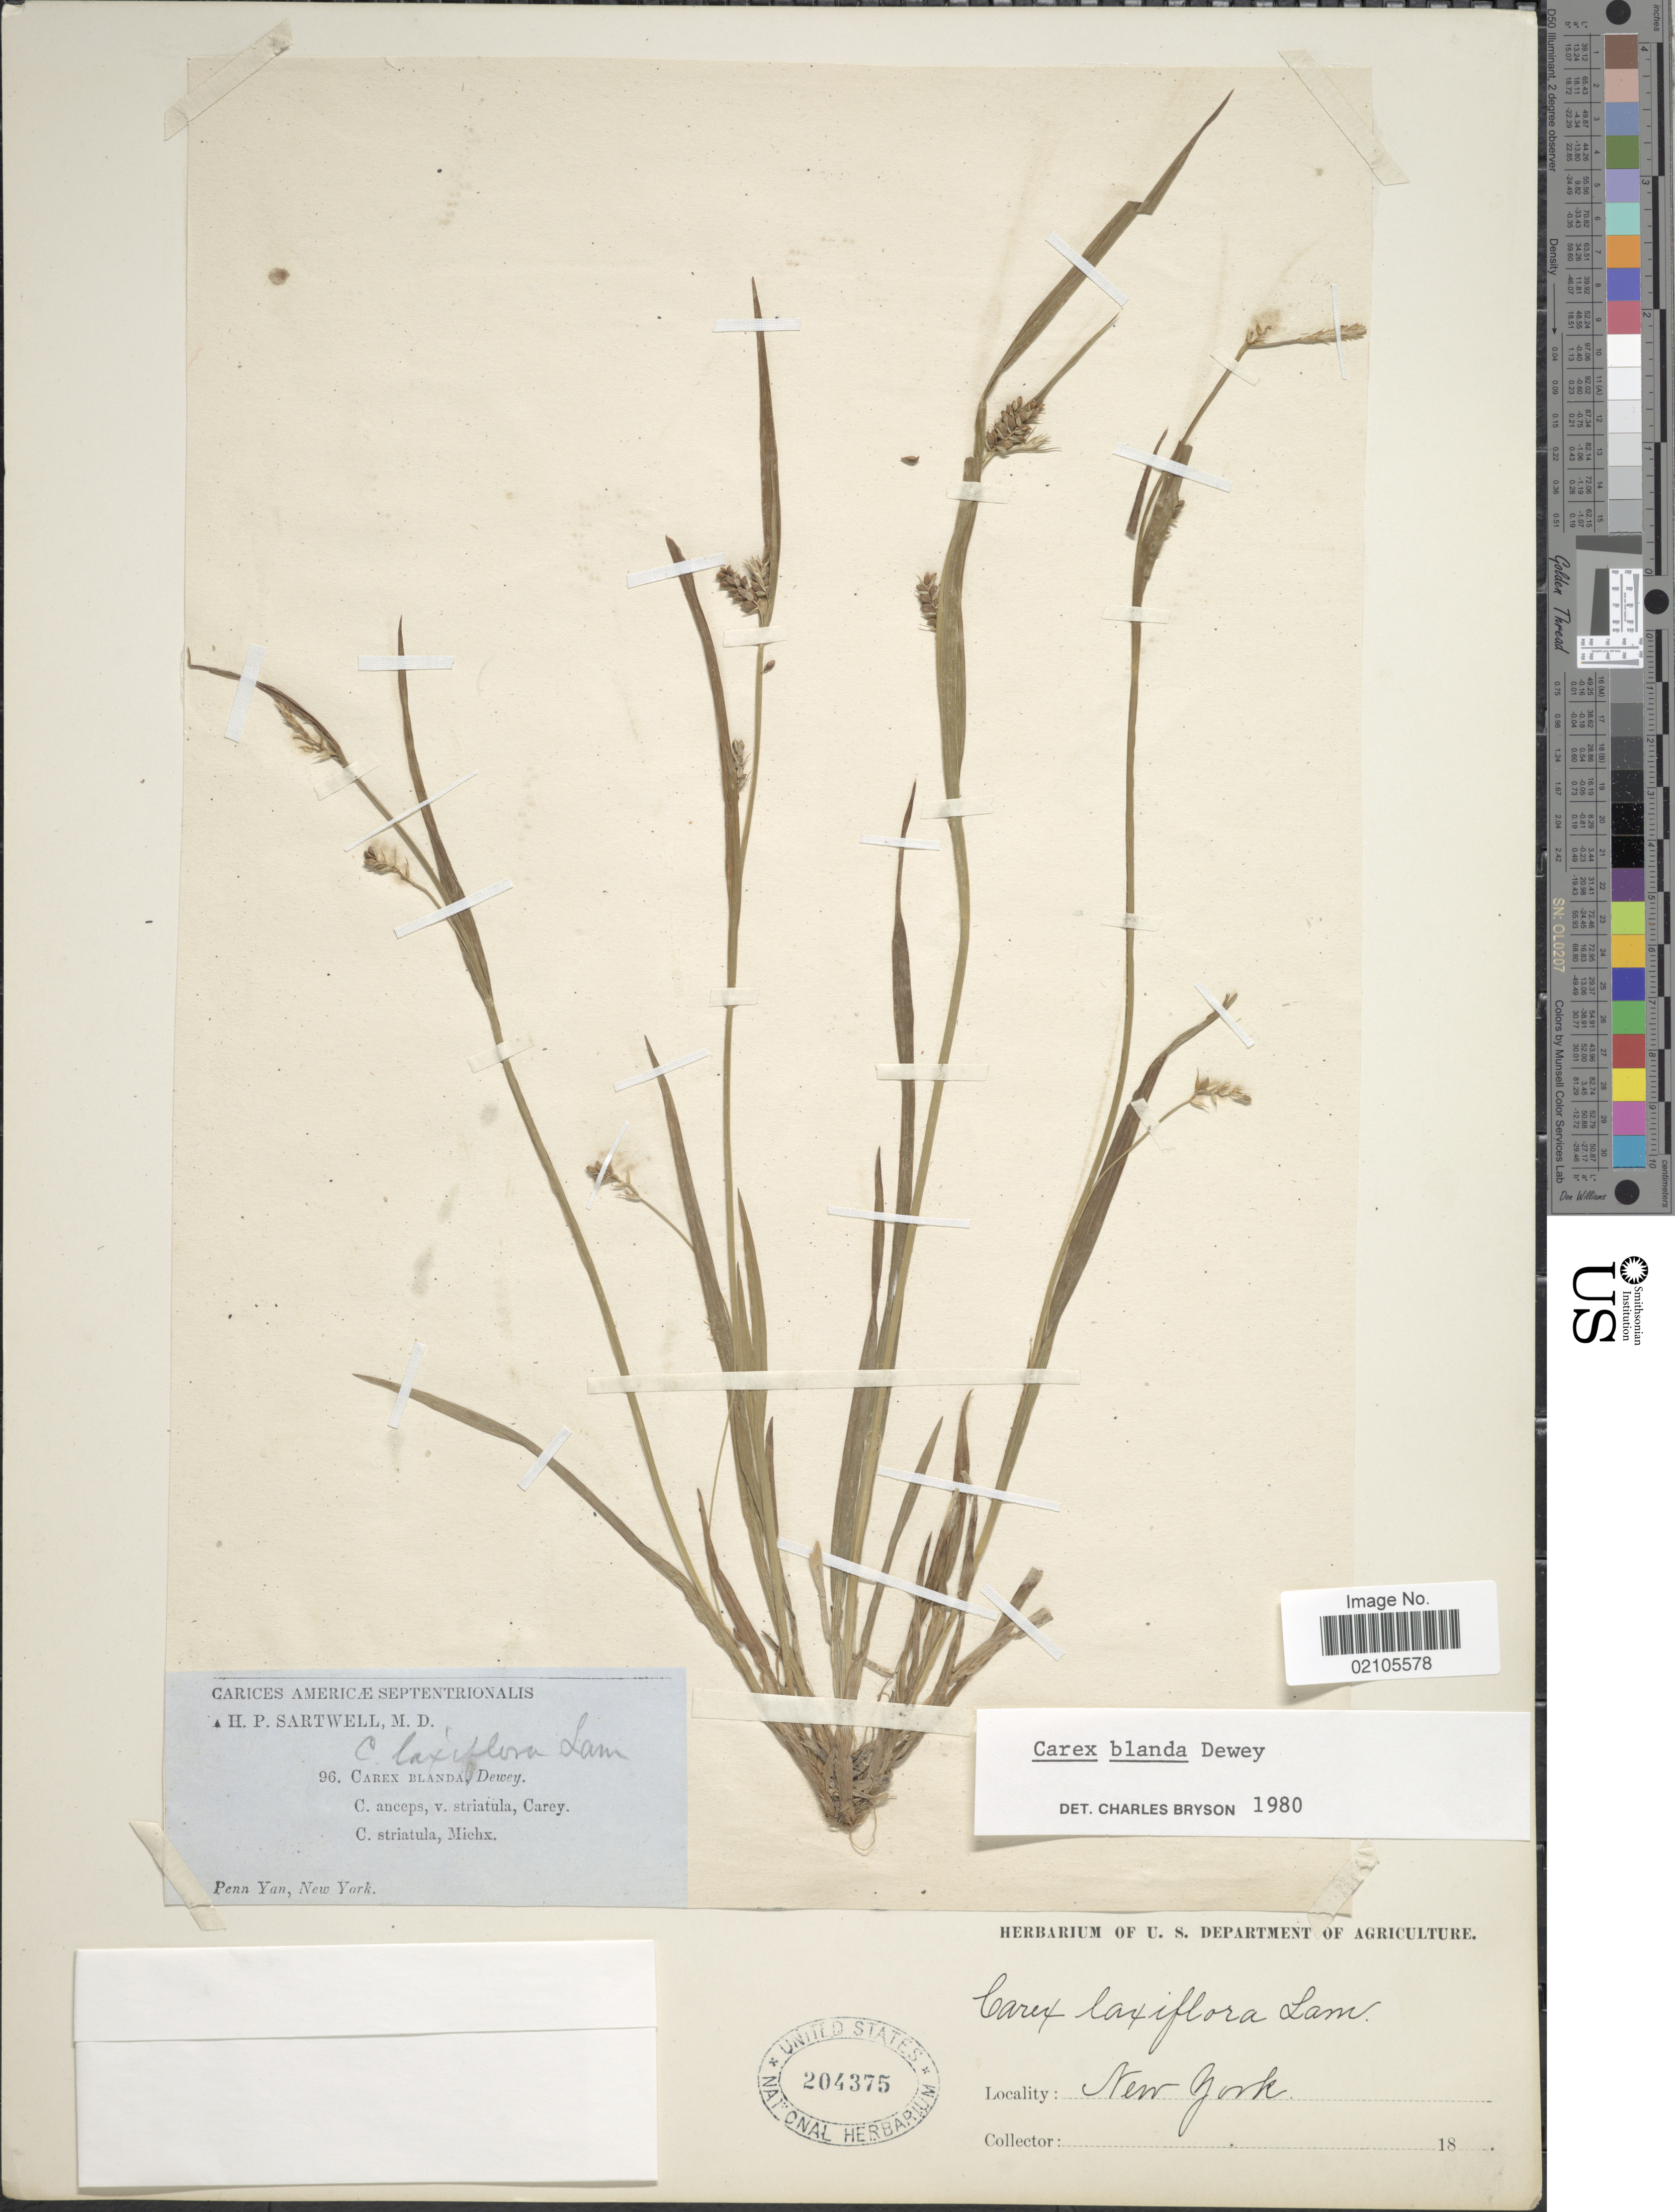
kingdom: Plantae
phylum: Tracheophyta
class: Liliopsida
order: Poales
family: Cyperaceae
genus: Carex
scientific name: Carex blanda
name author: Dewey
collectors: H. P. Sartwell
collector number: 96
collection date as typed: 18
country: United States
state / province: New York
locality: Penn Yan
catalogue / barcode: US 204375